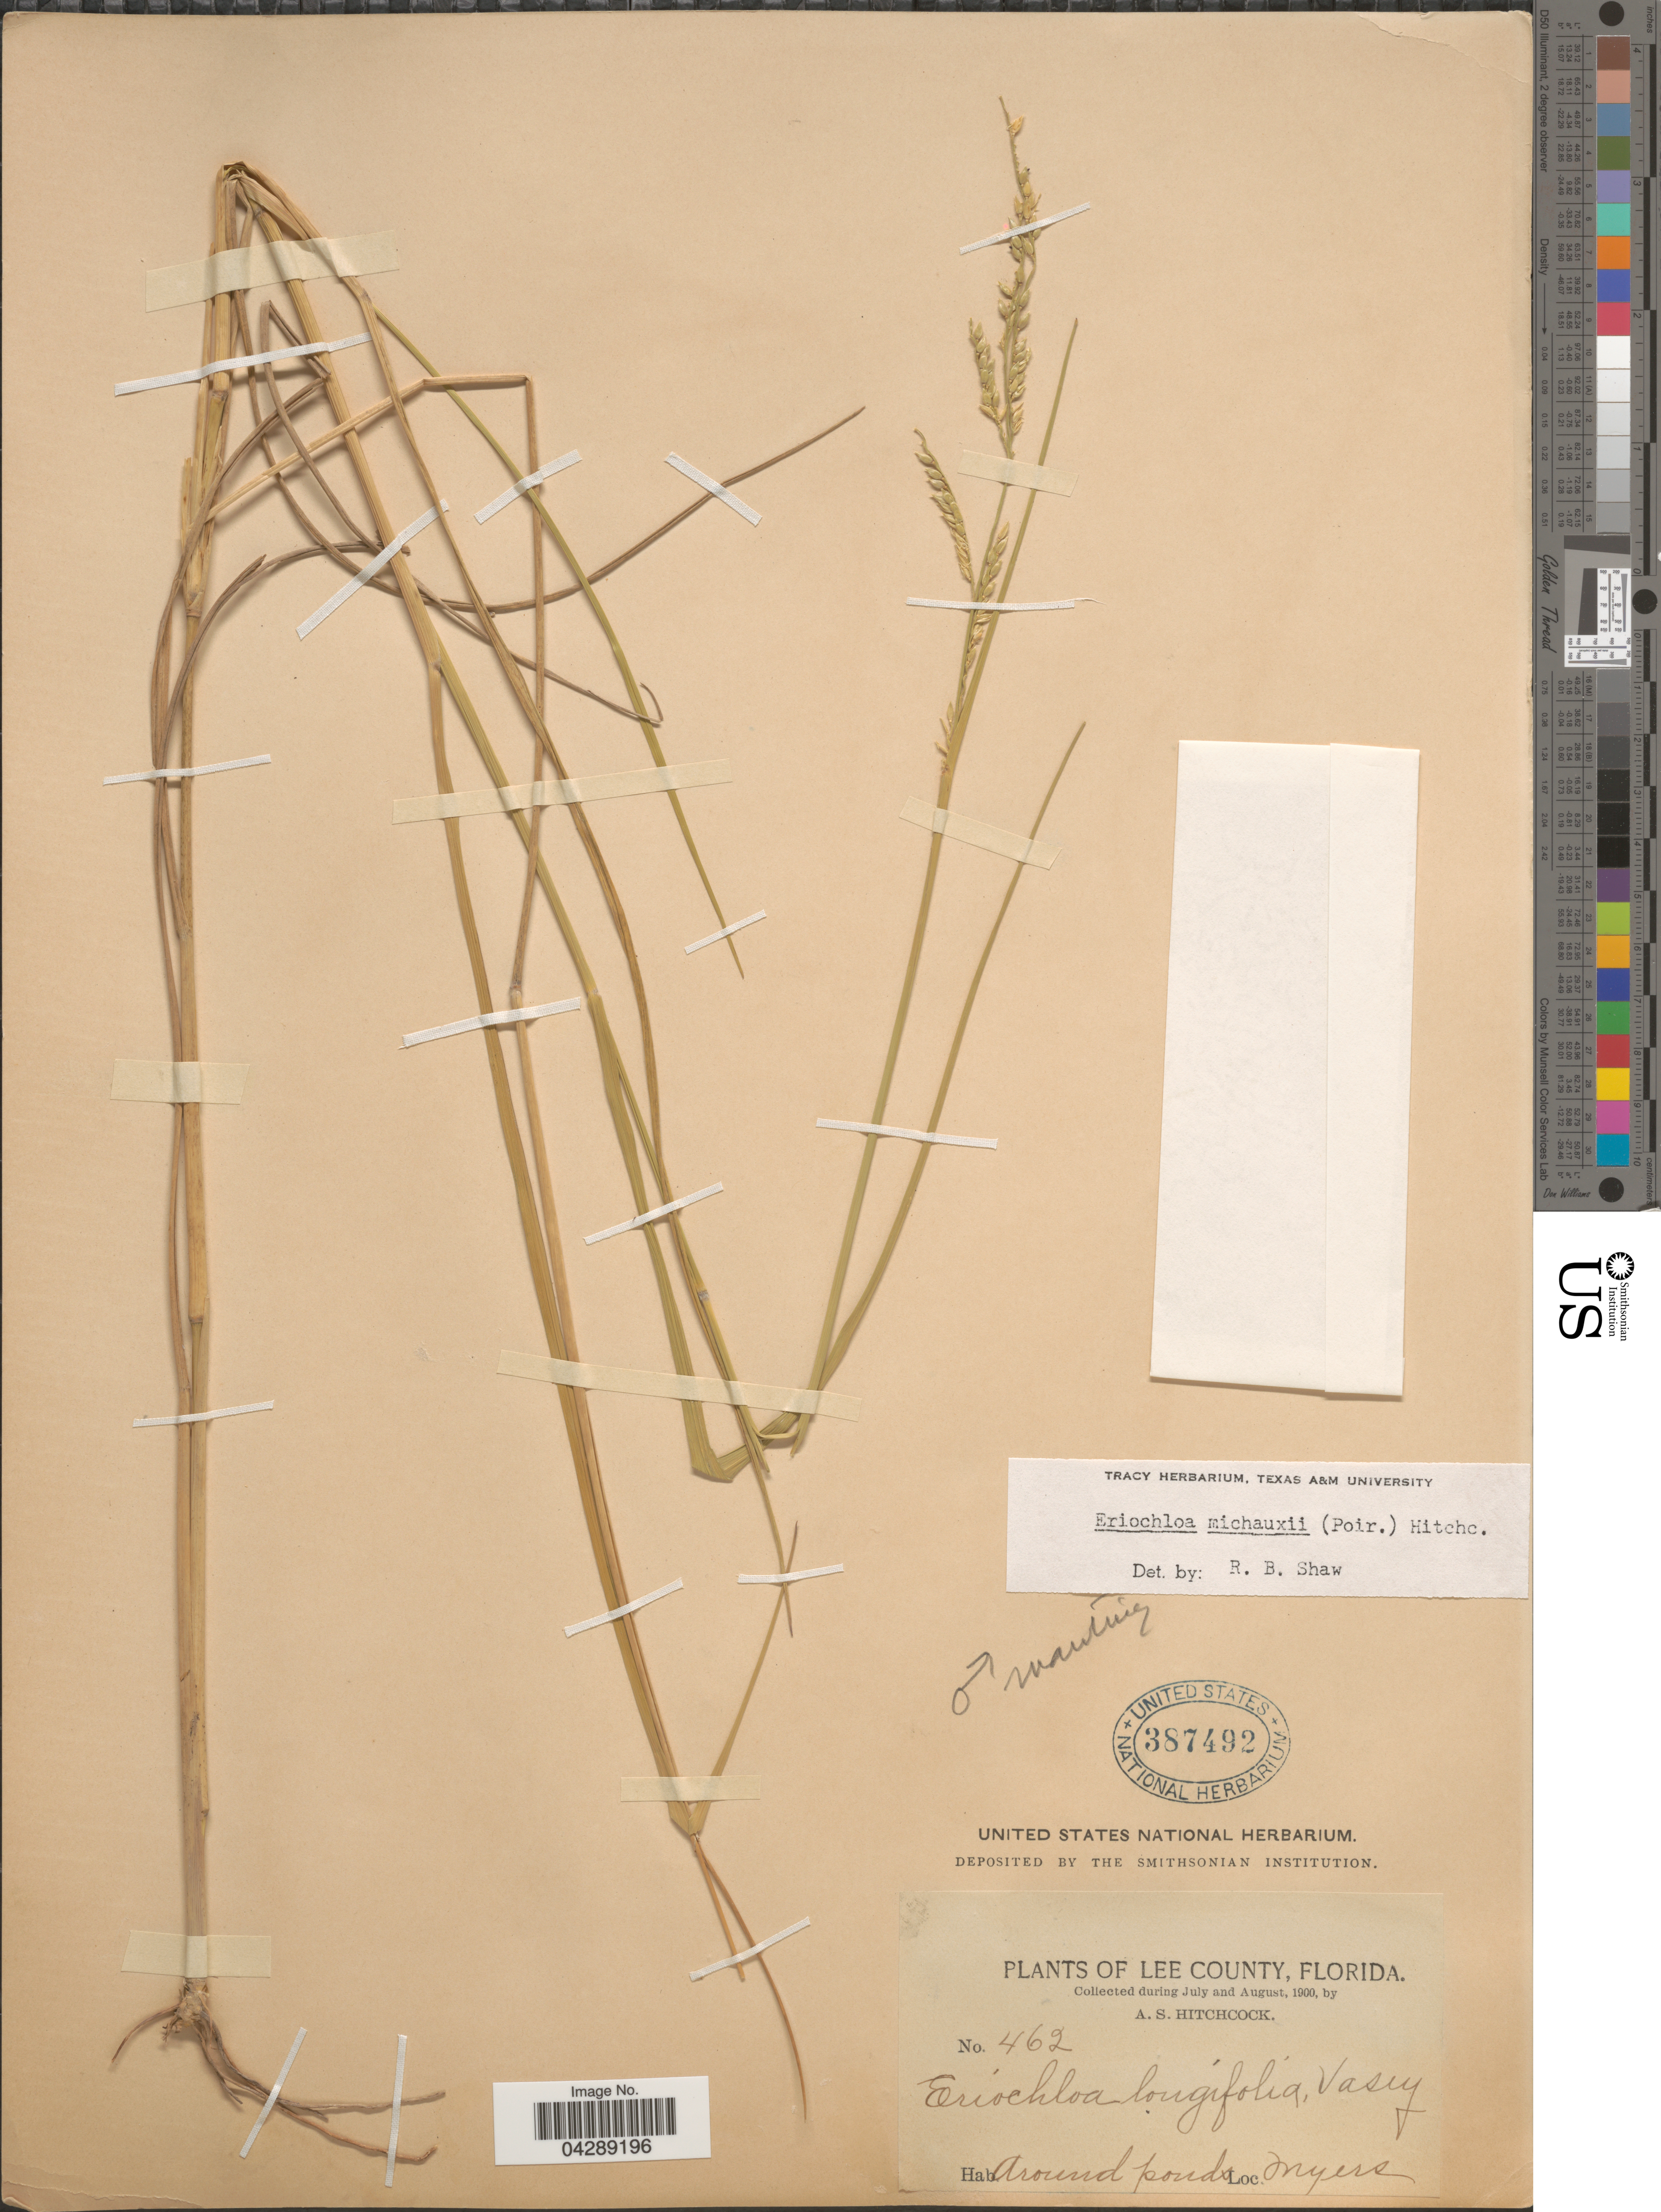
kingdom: Plantae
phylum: Tracheophyta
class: Liliopsida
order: Poales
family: Poaceae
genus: Eriochloa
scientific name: Eriochloa michauxii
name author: (Poir.) Hitchc.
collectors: A. S. Hitchcock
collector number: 462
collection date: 1900-07/1900-08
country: United States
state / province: Florida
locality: Lee County. Around ponds. Myers.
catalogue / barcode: US 387492